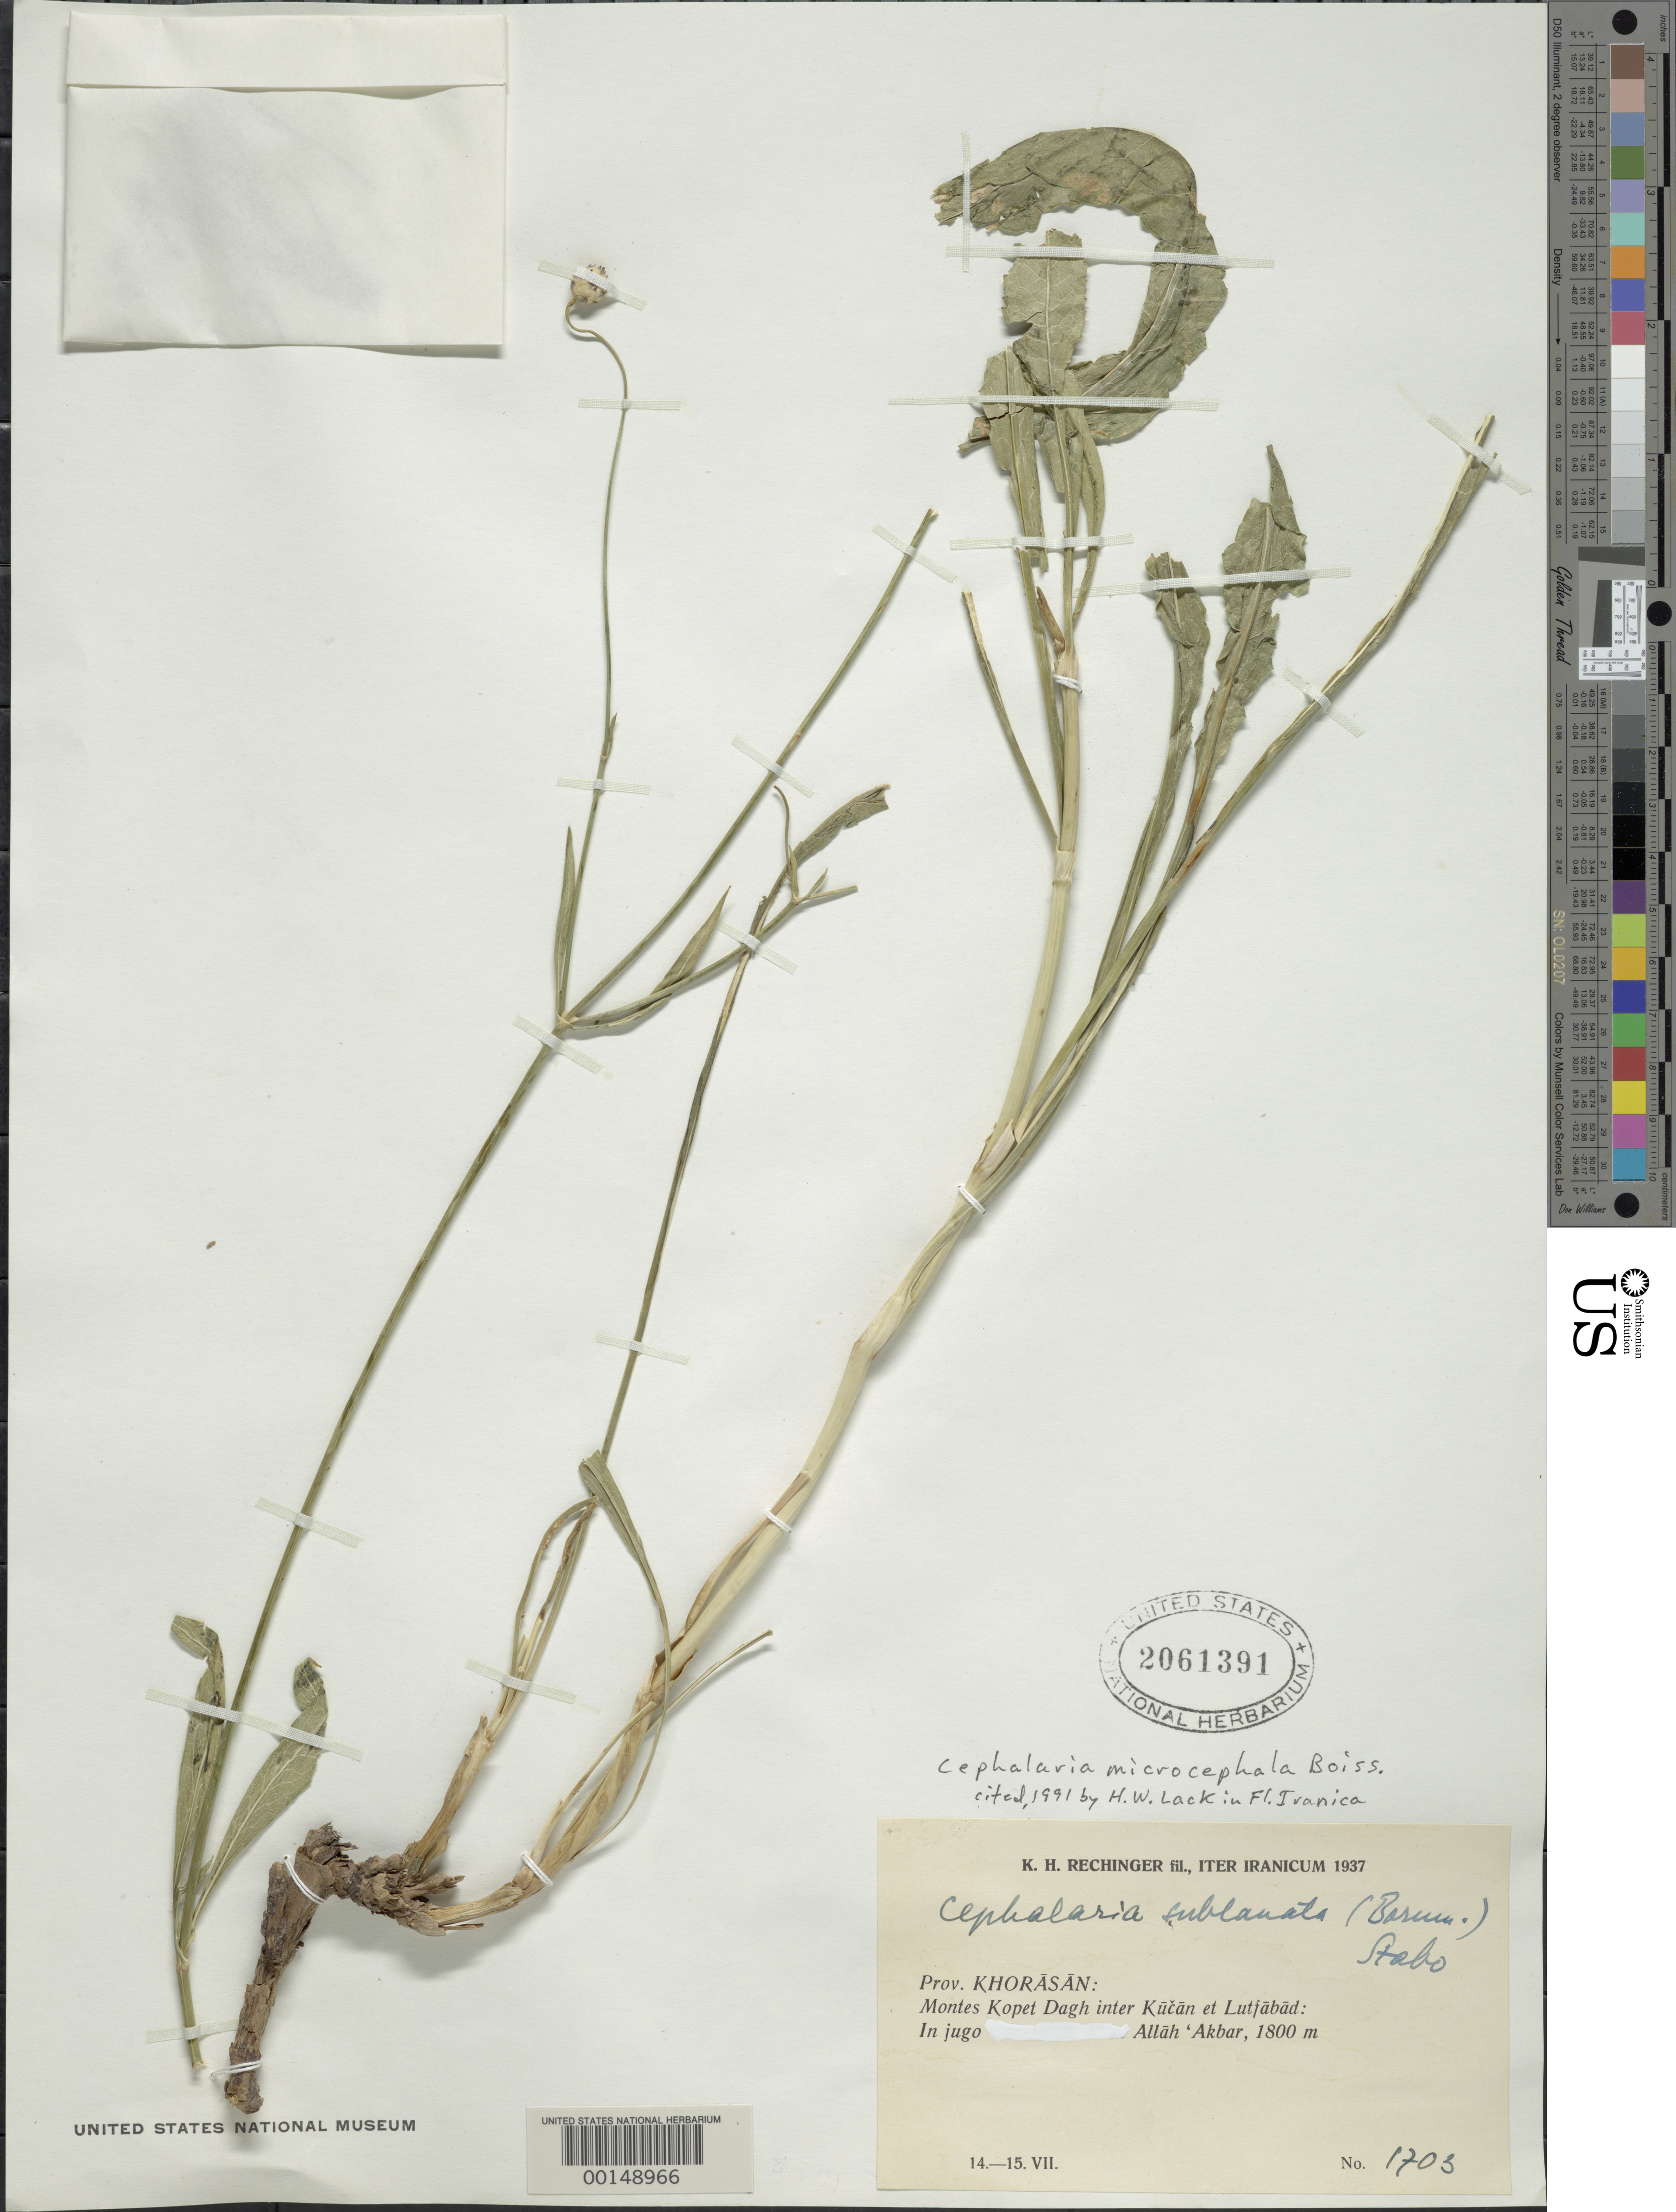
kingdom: Plantae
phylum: Tracheophyta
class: Magnoliopsida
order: Dipsacales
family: Caprifoliaceae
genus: Cephalaria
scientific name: Cephalaria microcephala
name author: Boiss.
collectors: K. H. Rechinger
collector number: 1705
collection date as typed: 14 Jul 1937 to 15 Jul 1937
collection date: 1937-07-14/1937-07-15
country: Iran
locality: Khorasan, Montes Kopet Dagh between Kucan and Lutfabad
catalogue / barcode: US 2061391